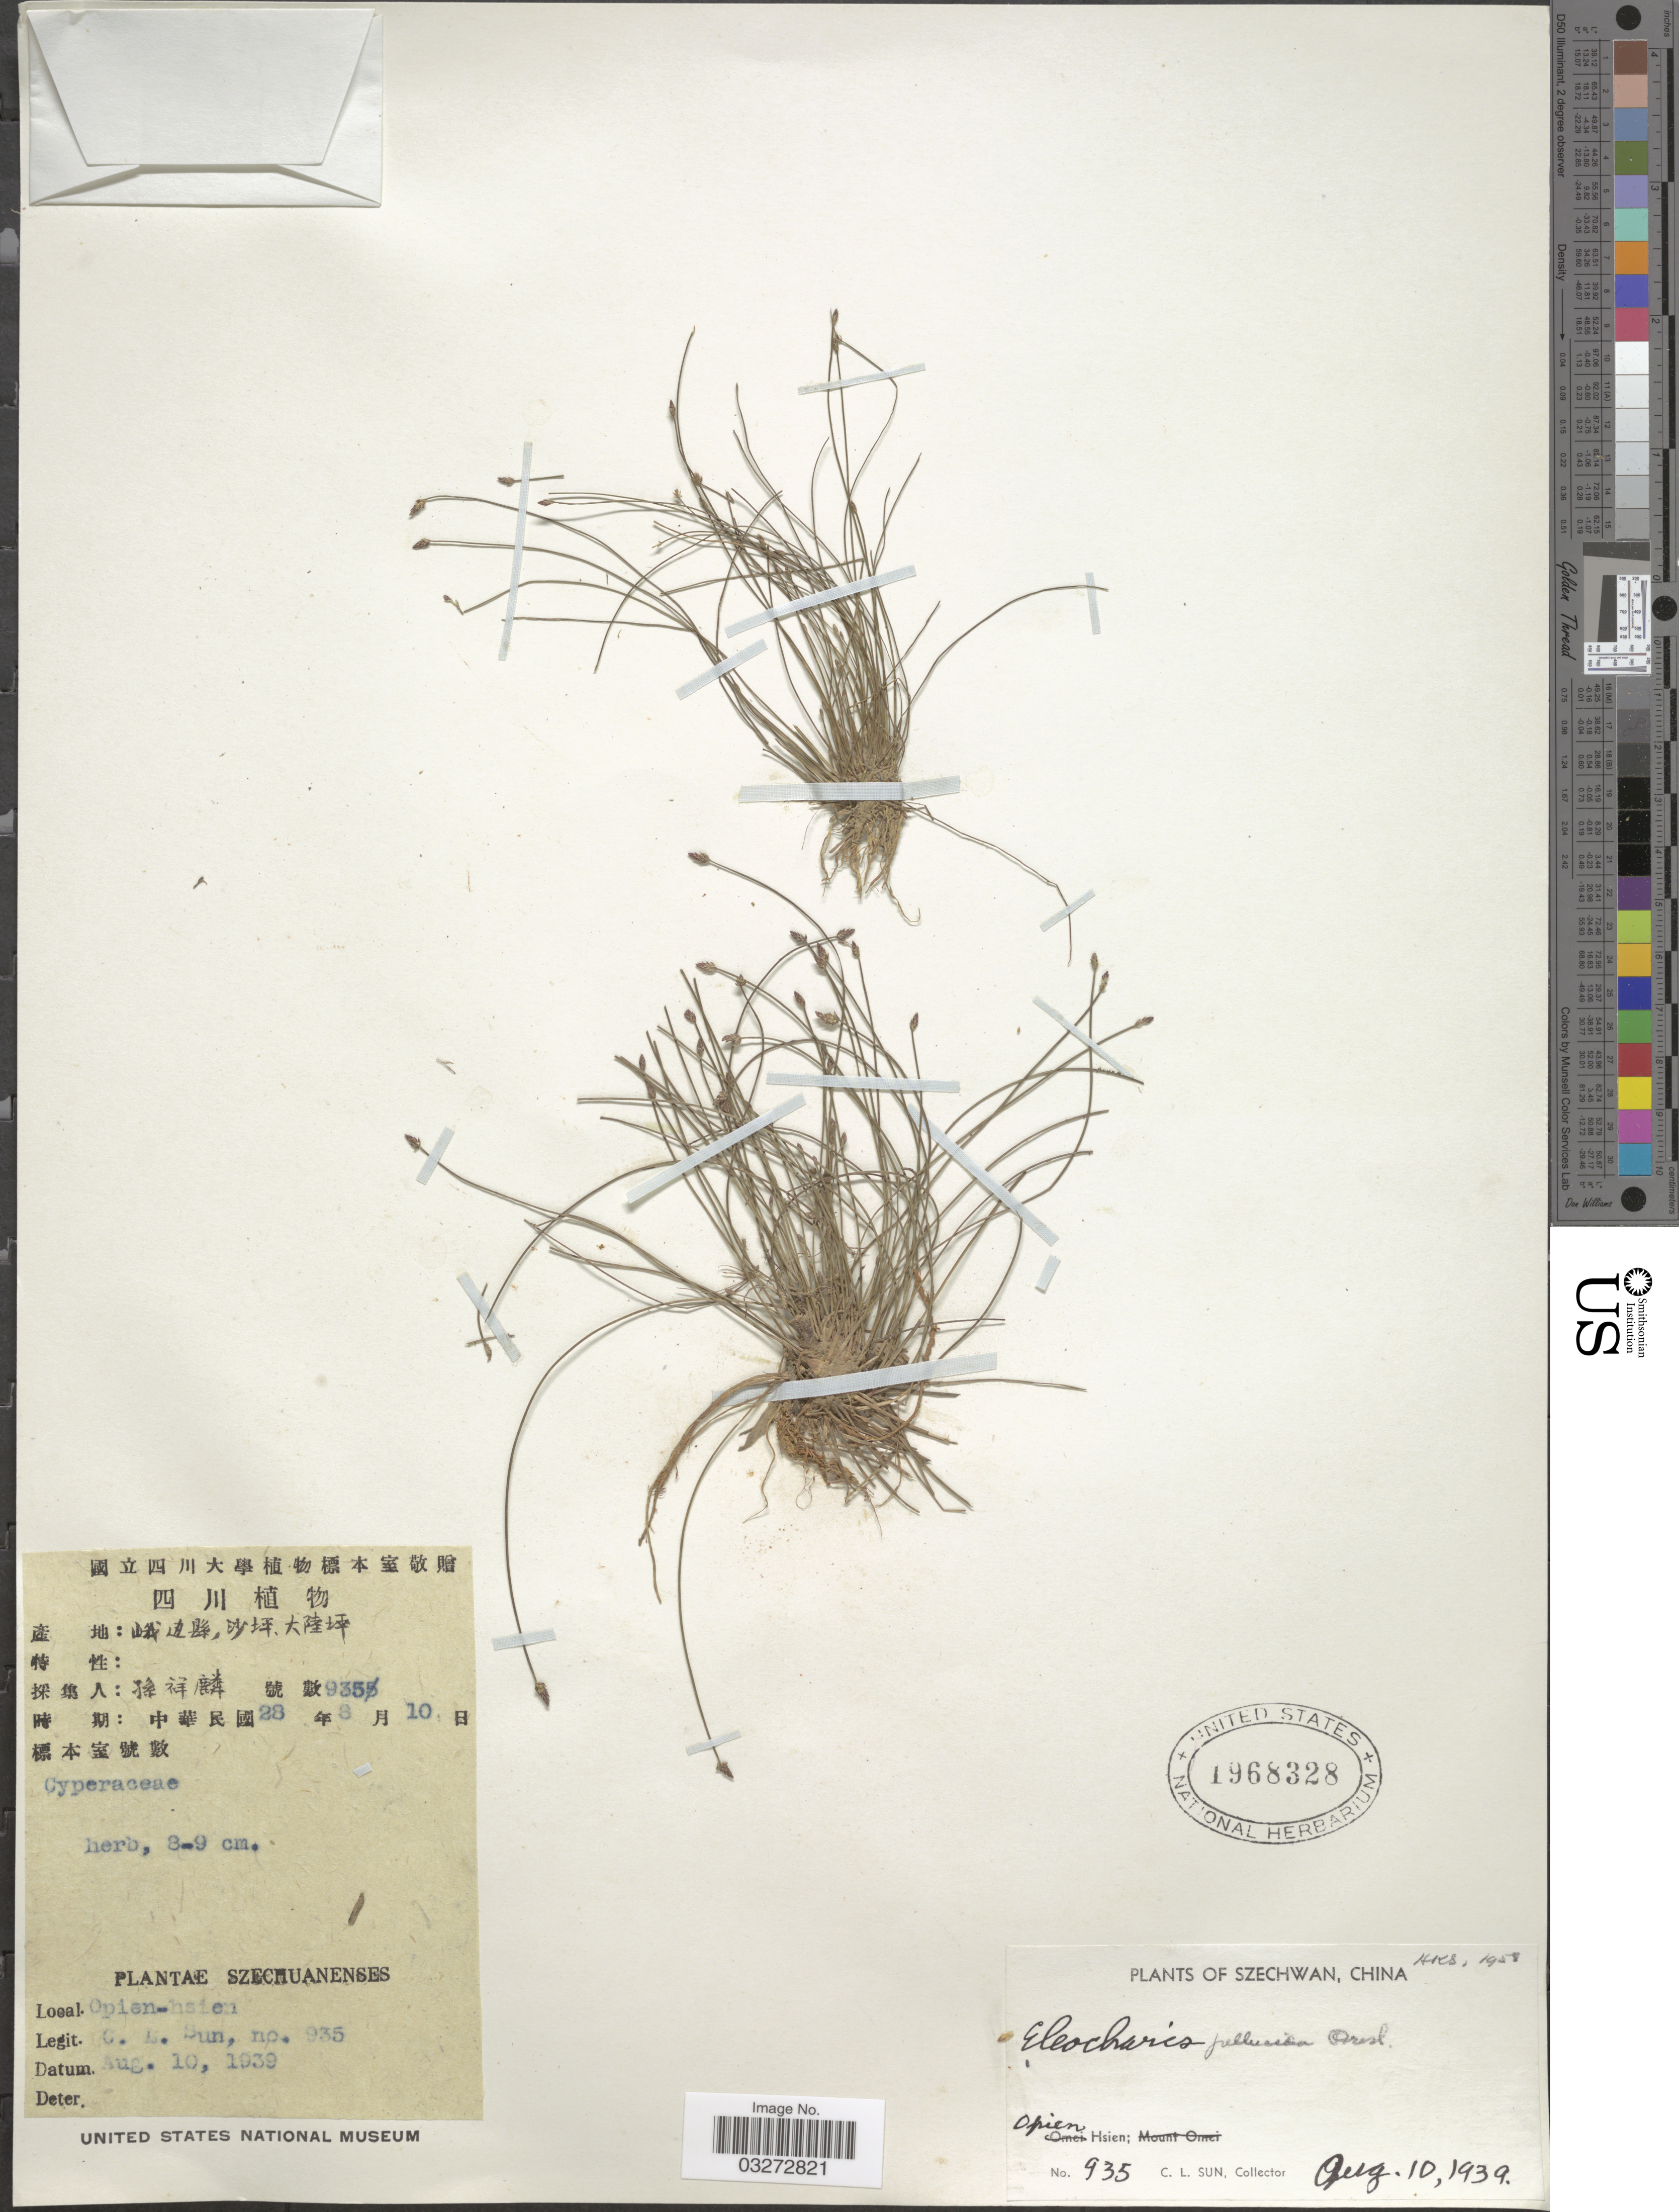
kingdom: Plantae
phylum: Tracheophyta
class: Liliopsida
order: Poales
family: Cyperaceae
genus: Eleocharis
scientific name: Eleocharis pellucida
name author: J. Presl & C. Presl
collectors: C. Sun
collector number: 935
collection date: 1939-08-10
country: China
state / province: Sichuan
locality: Szechuanenses. Opien-Hsien.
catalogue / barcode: US 1968328